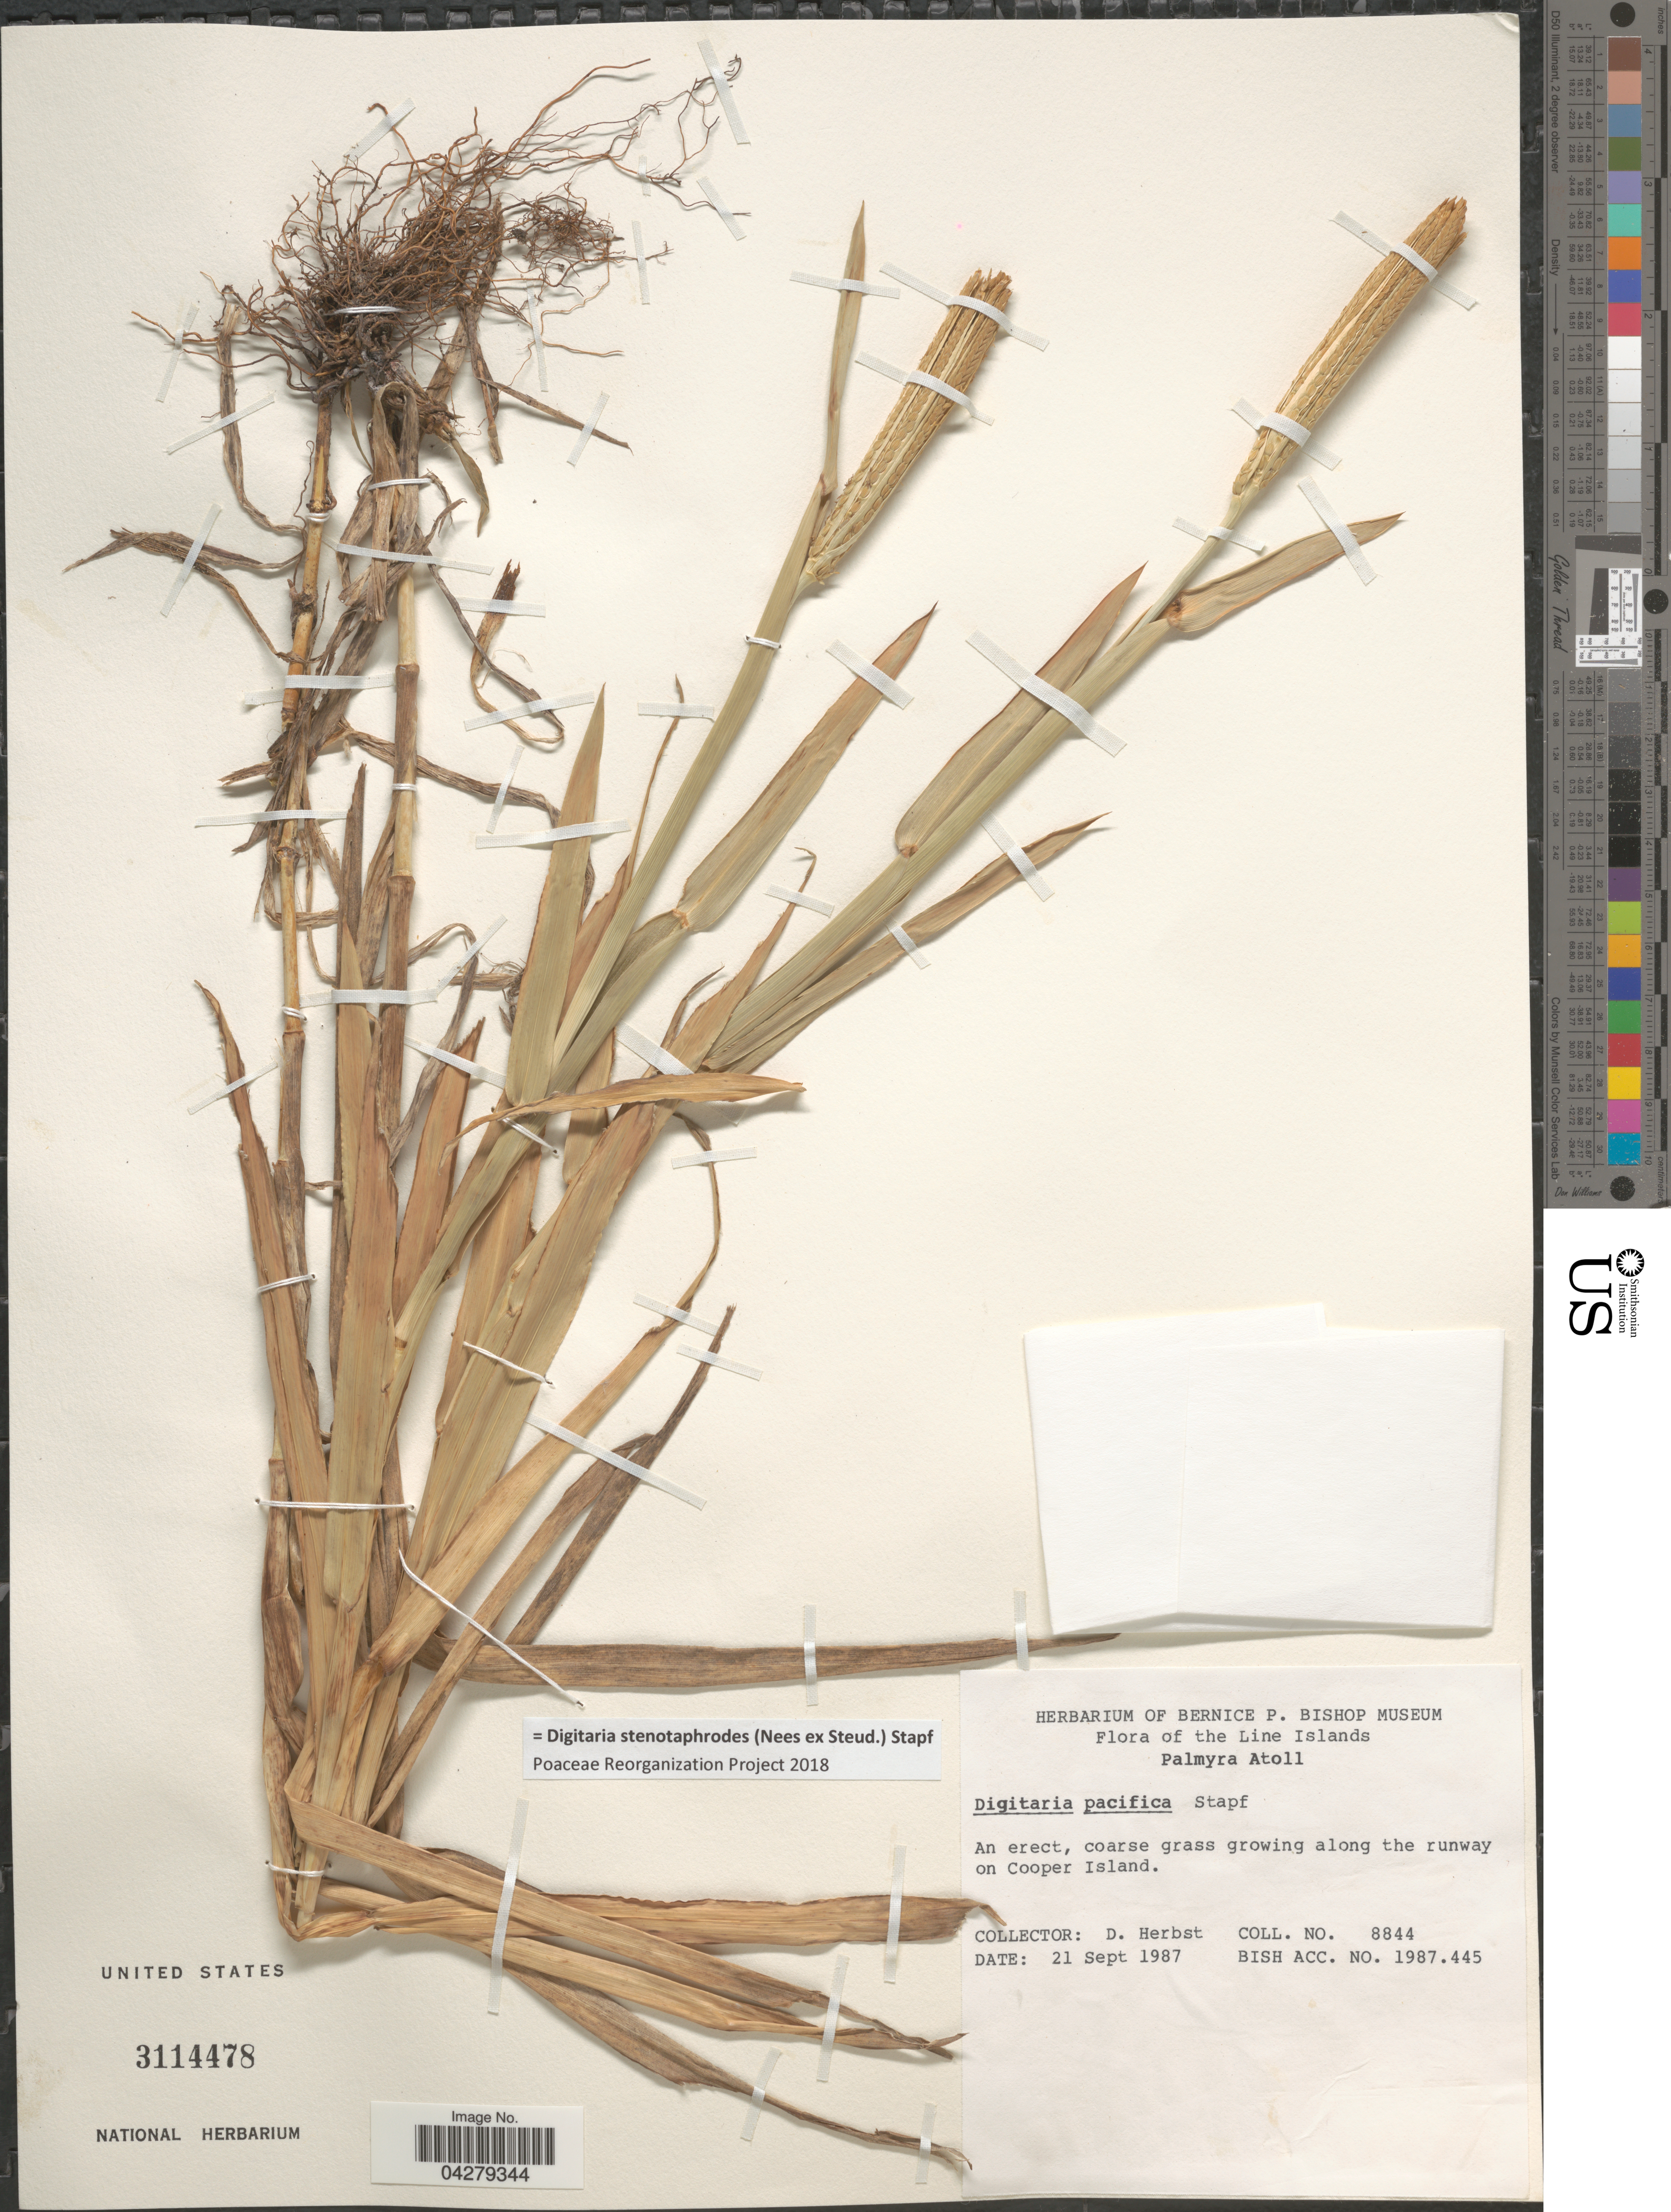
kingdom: Plantae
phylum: Tracheophyta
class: Liliopsida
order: Poales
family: Poaceae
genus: Digitaria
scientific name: Digitaria stenotaphrodes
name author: (Steud.) Stapf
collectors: D. Herbst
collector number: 8844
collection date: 1987-09-21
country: U.S. Administered Pacific Islands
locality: The Line Islands. Palmyra Atoll. An erect, coarse grass growing along the runway on Cooper Island.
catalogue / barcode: US 3114478